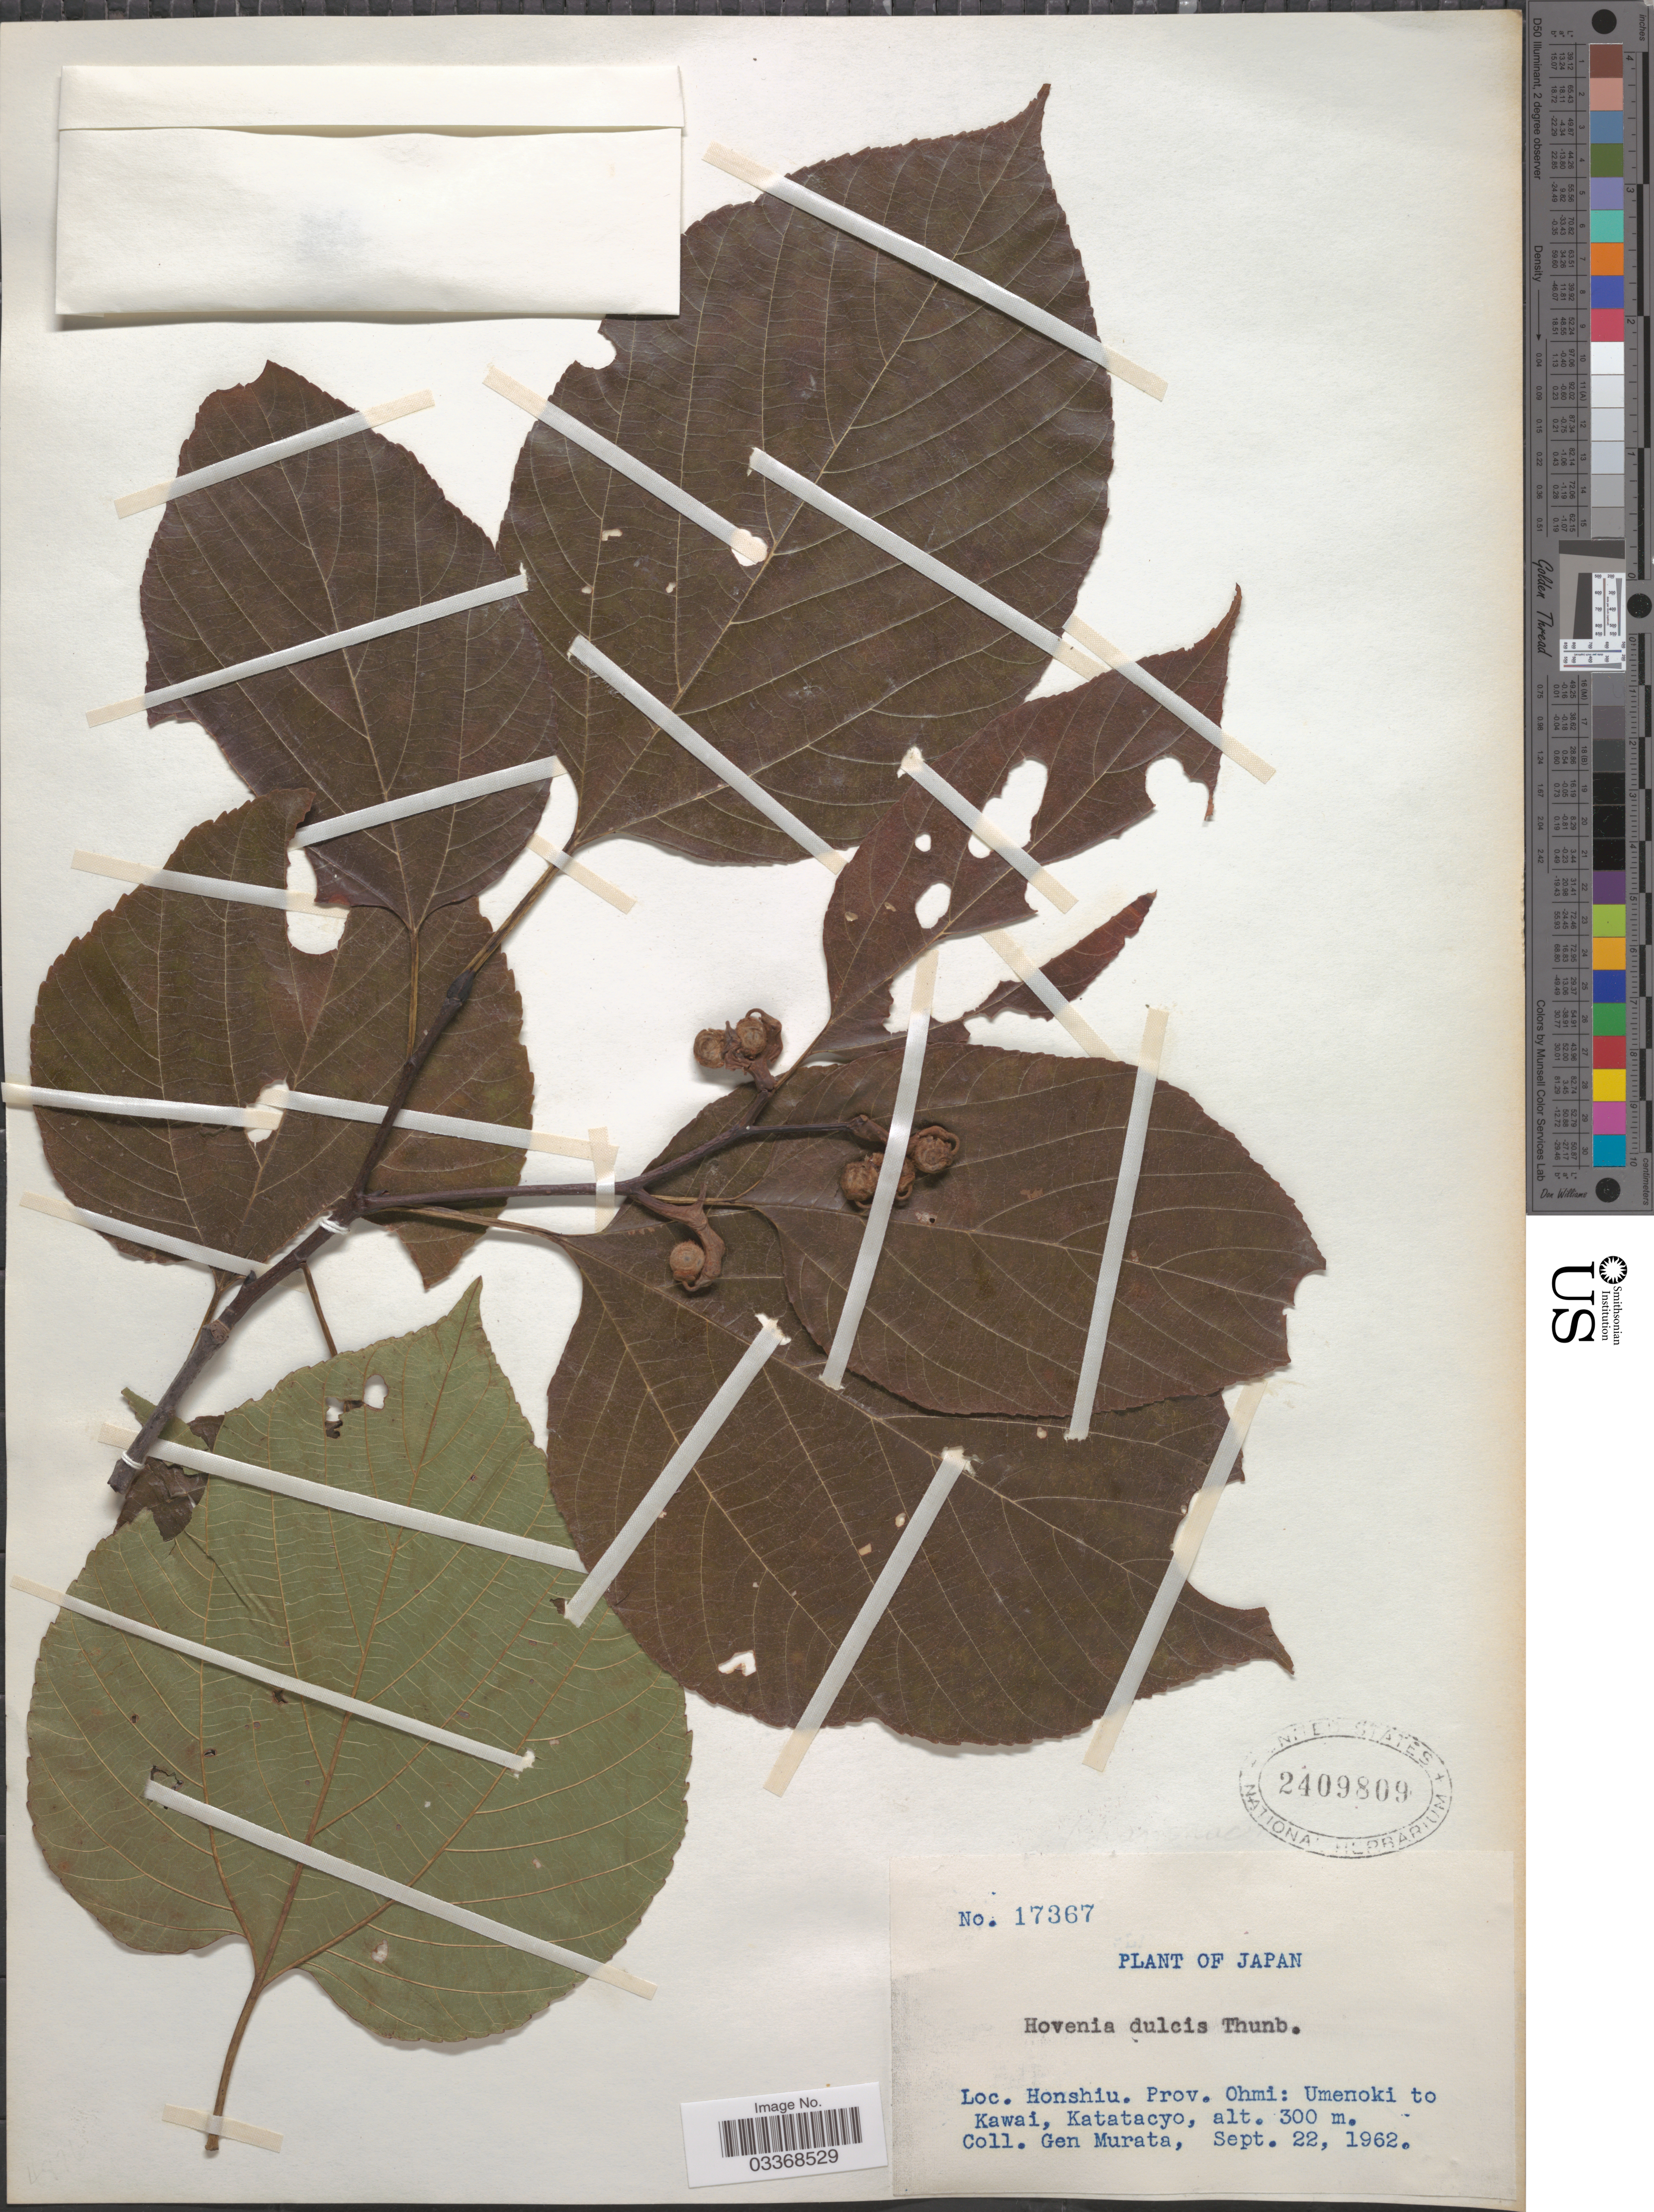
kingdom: Plantae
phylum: Tracheophyta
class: Magnoliopsida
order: Rosales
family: Rhamnaceae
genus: Hovenia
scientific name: Hovenia dulcis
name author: Thunb.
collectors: G. Murata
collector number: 17367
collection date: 1962-09-22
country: Japan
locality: Honshiu. Prov. Ohmi: Umenoki to Kawai, Katatacyo.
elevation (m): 300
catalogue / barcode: US 2409809